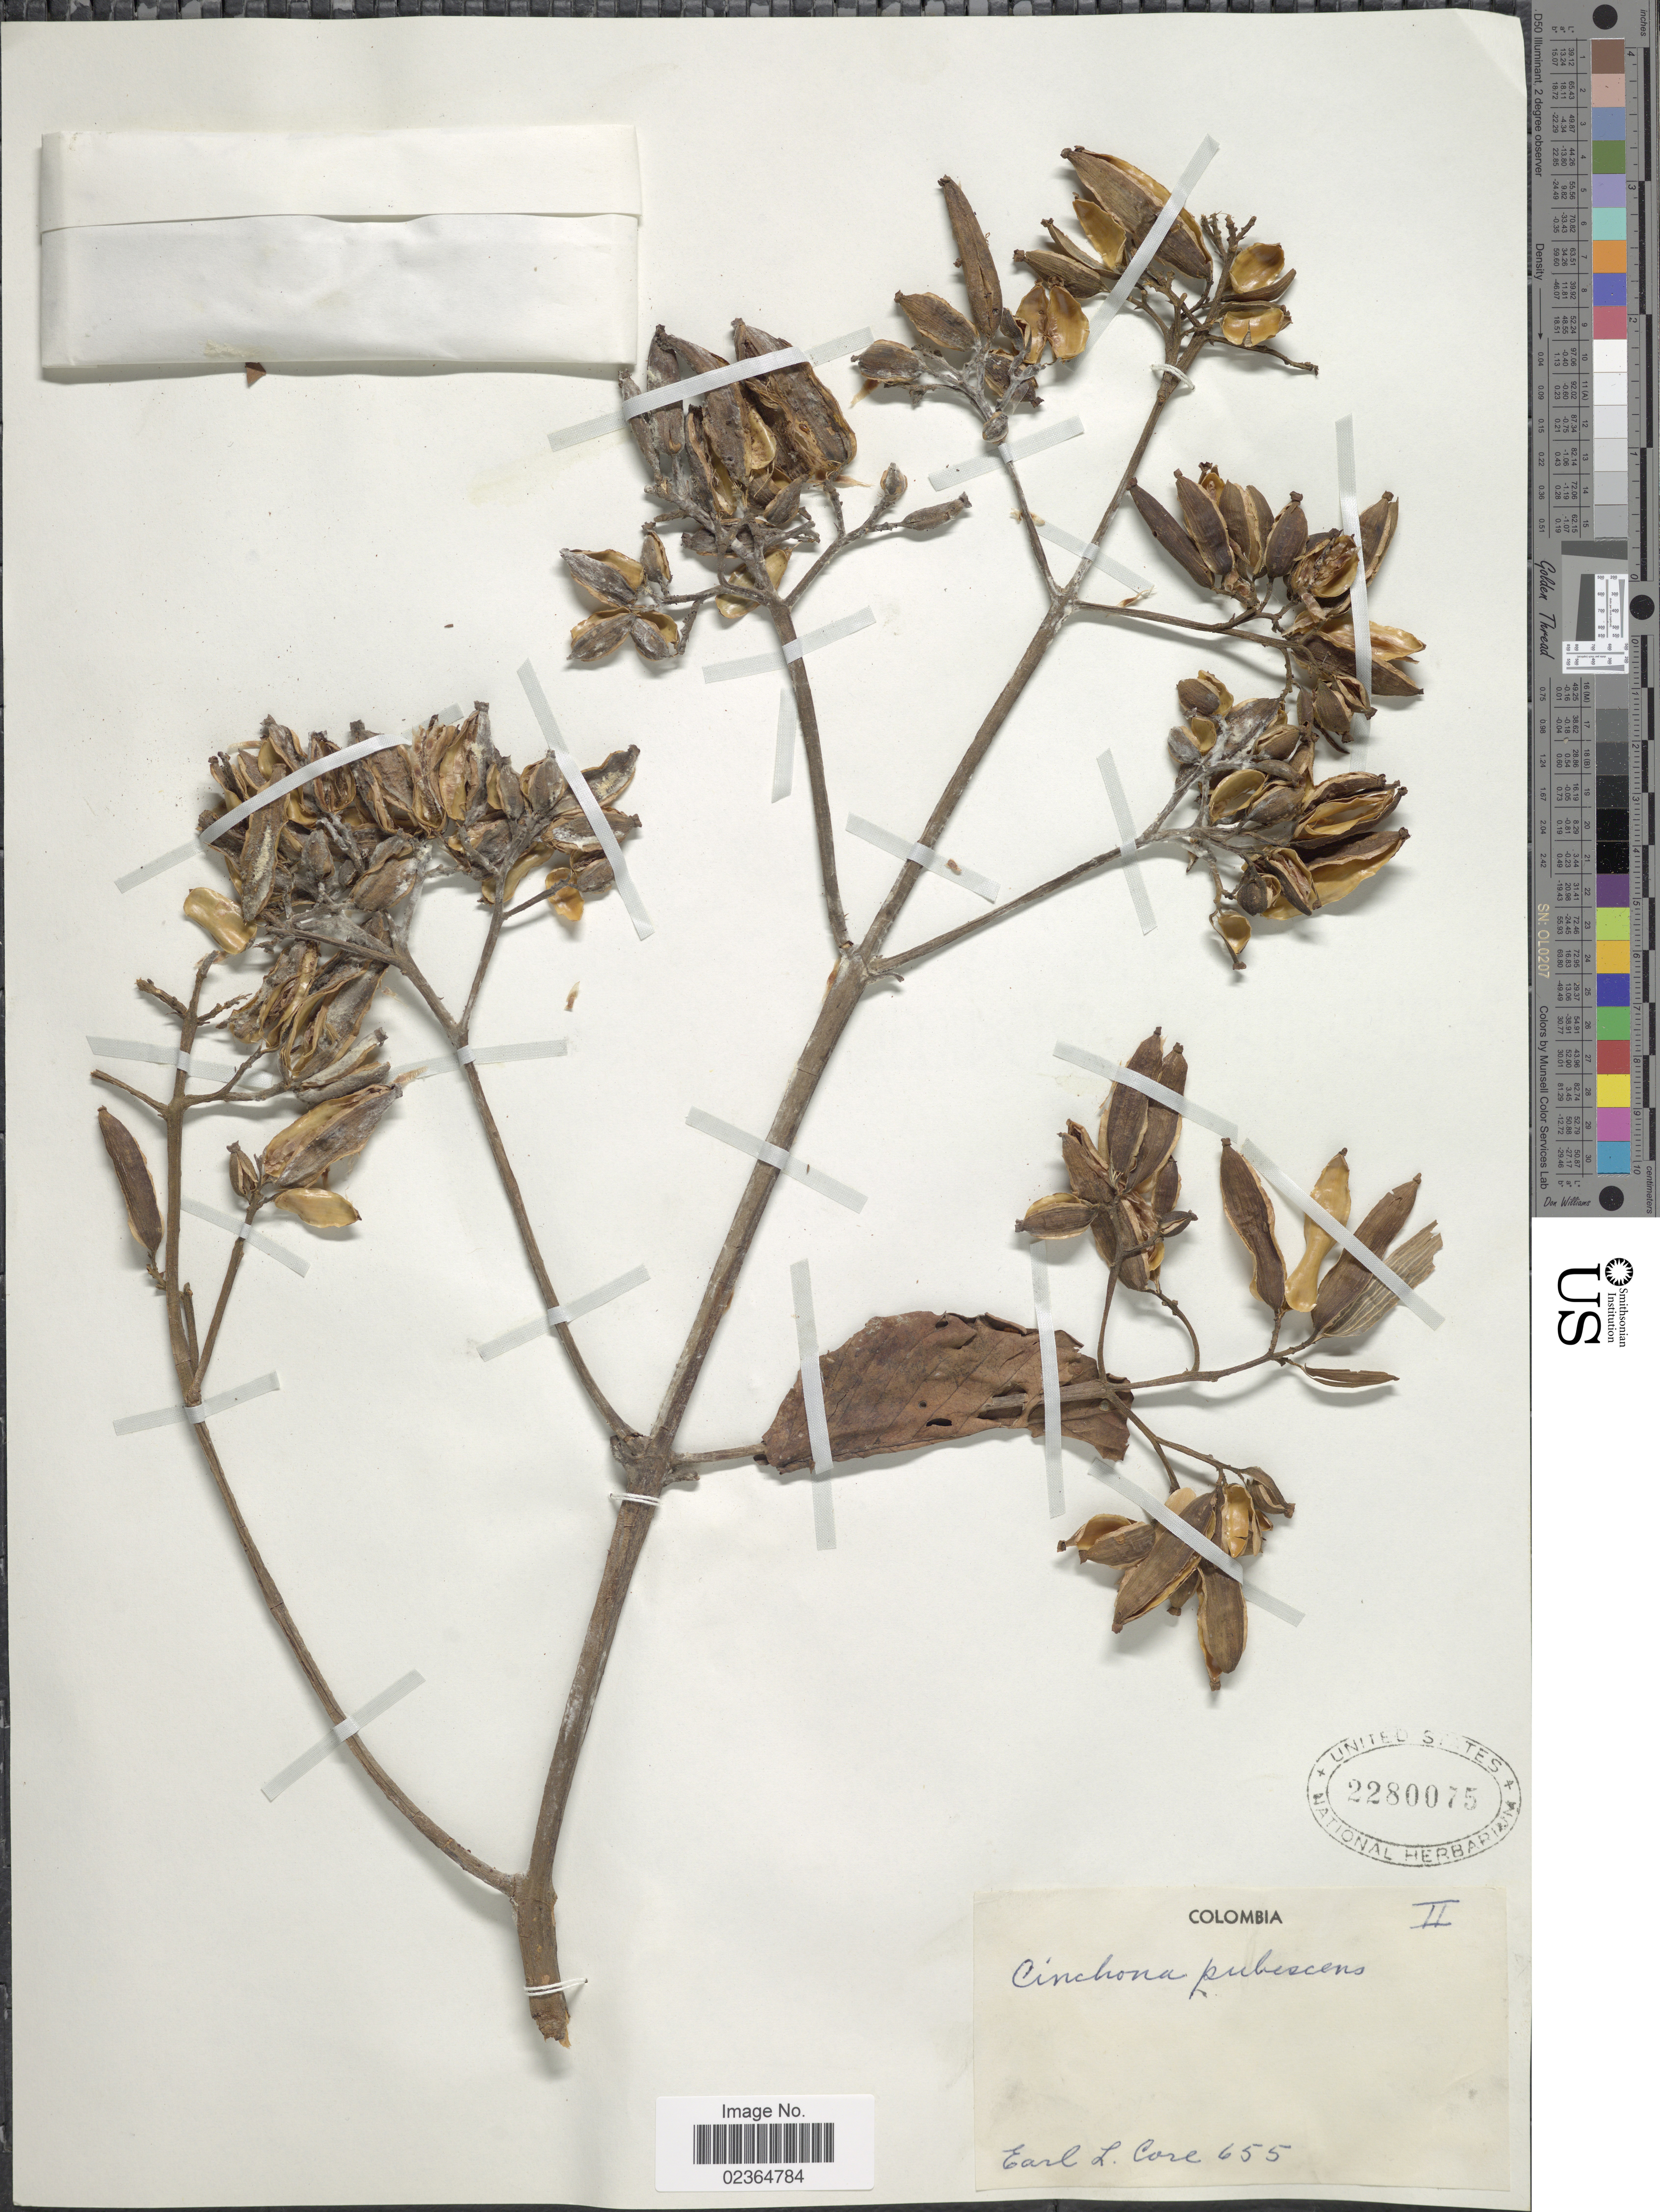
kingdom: Plantae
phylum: Tracheophyta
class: Magnoliopsida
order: Gentianales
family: Rubiaceae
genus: Cinchona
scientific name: Cinchona pubescens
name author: Vahl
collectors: E. L. Core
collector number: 655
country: Colombia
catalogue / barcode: US 2280075